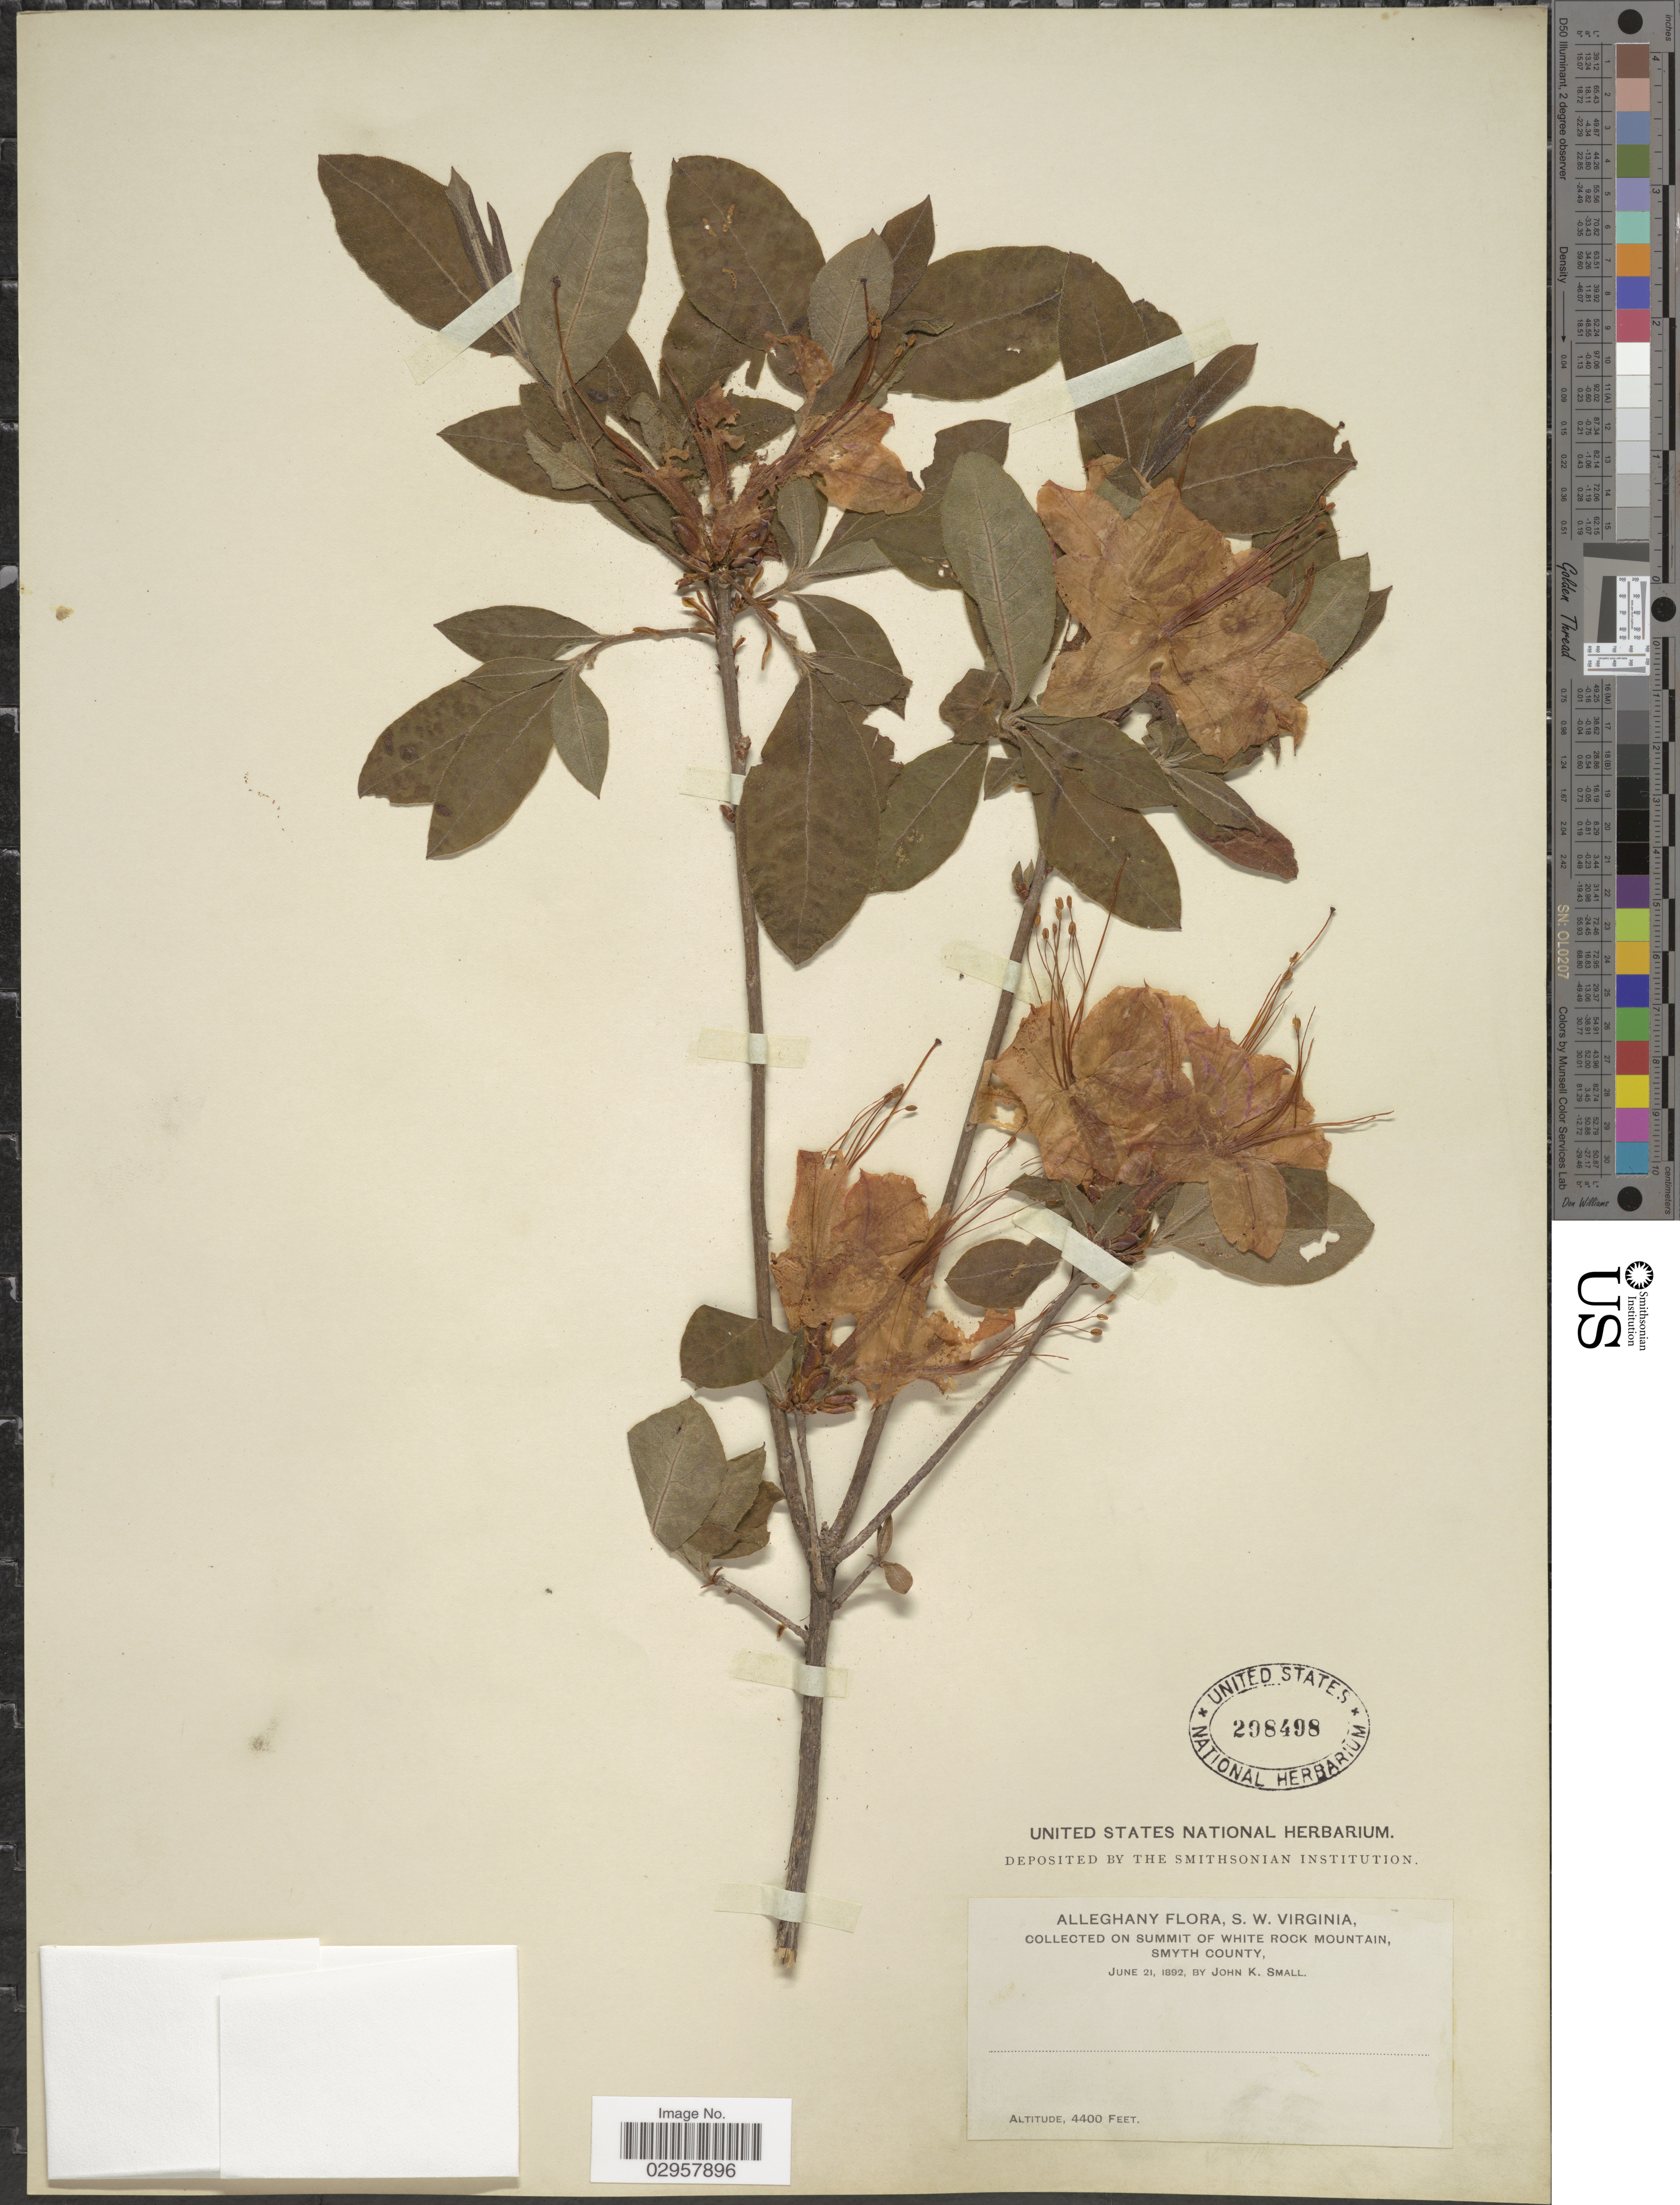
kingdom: Plantae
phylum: Tracheophyta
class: Magnoliopsida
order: Ericales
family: Ericaceae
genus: Rhododendron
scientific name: Rhododendron calendulaceum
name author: (Michx.) Torr.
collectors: J. K. Small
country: United States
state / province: Virginia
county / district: Smyth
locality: Alleghany, S.W. Virginia, On Summit of White Rock Mountain.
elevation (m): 1341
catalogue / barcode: US 298498